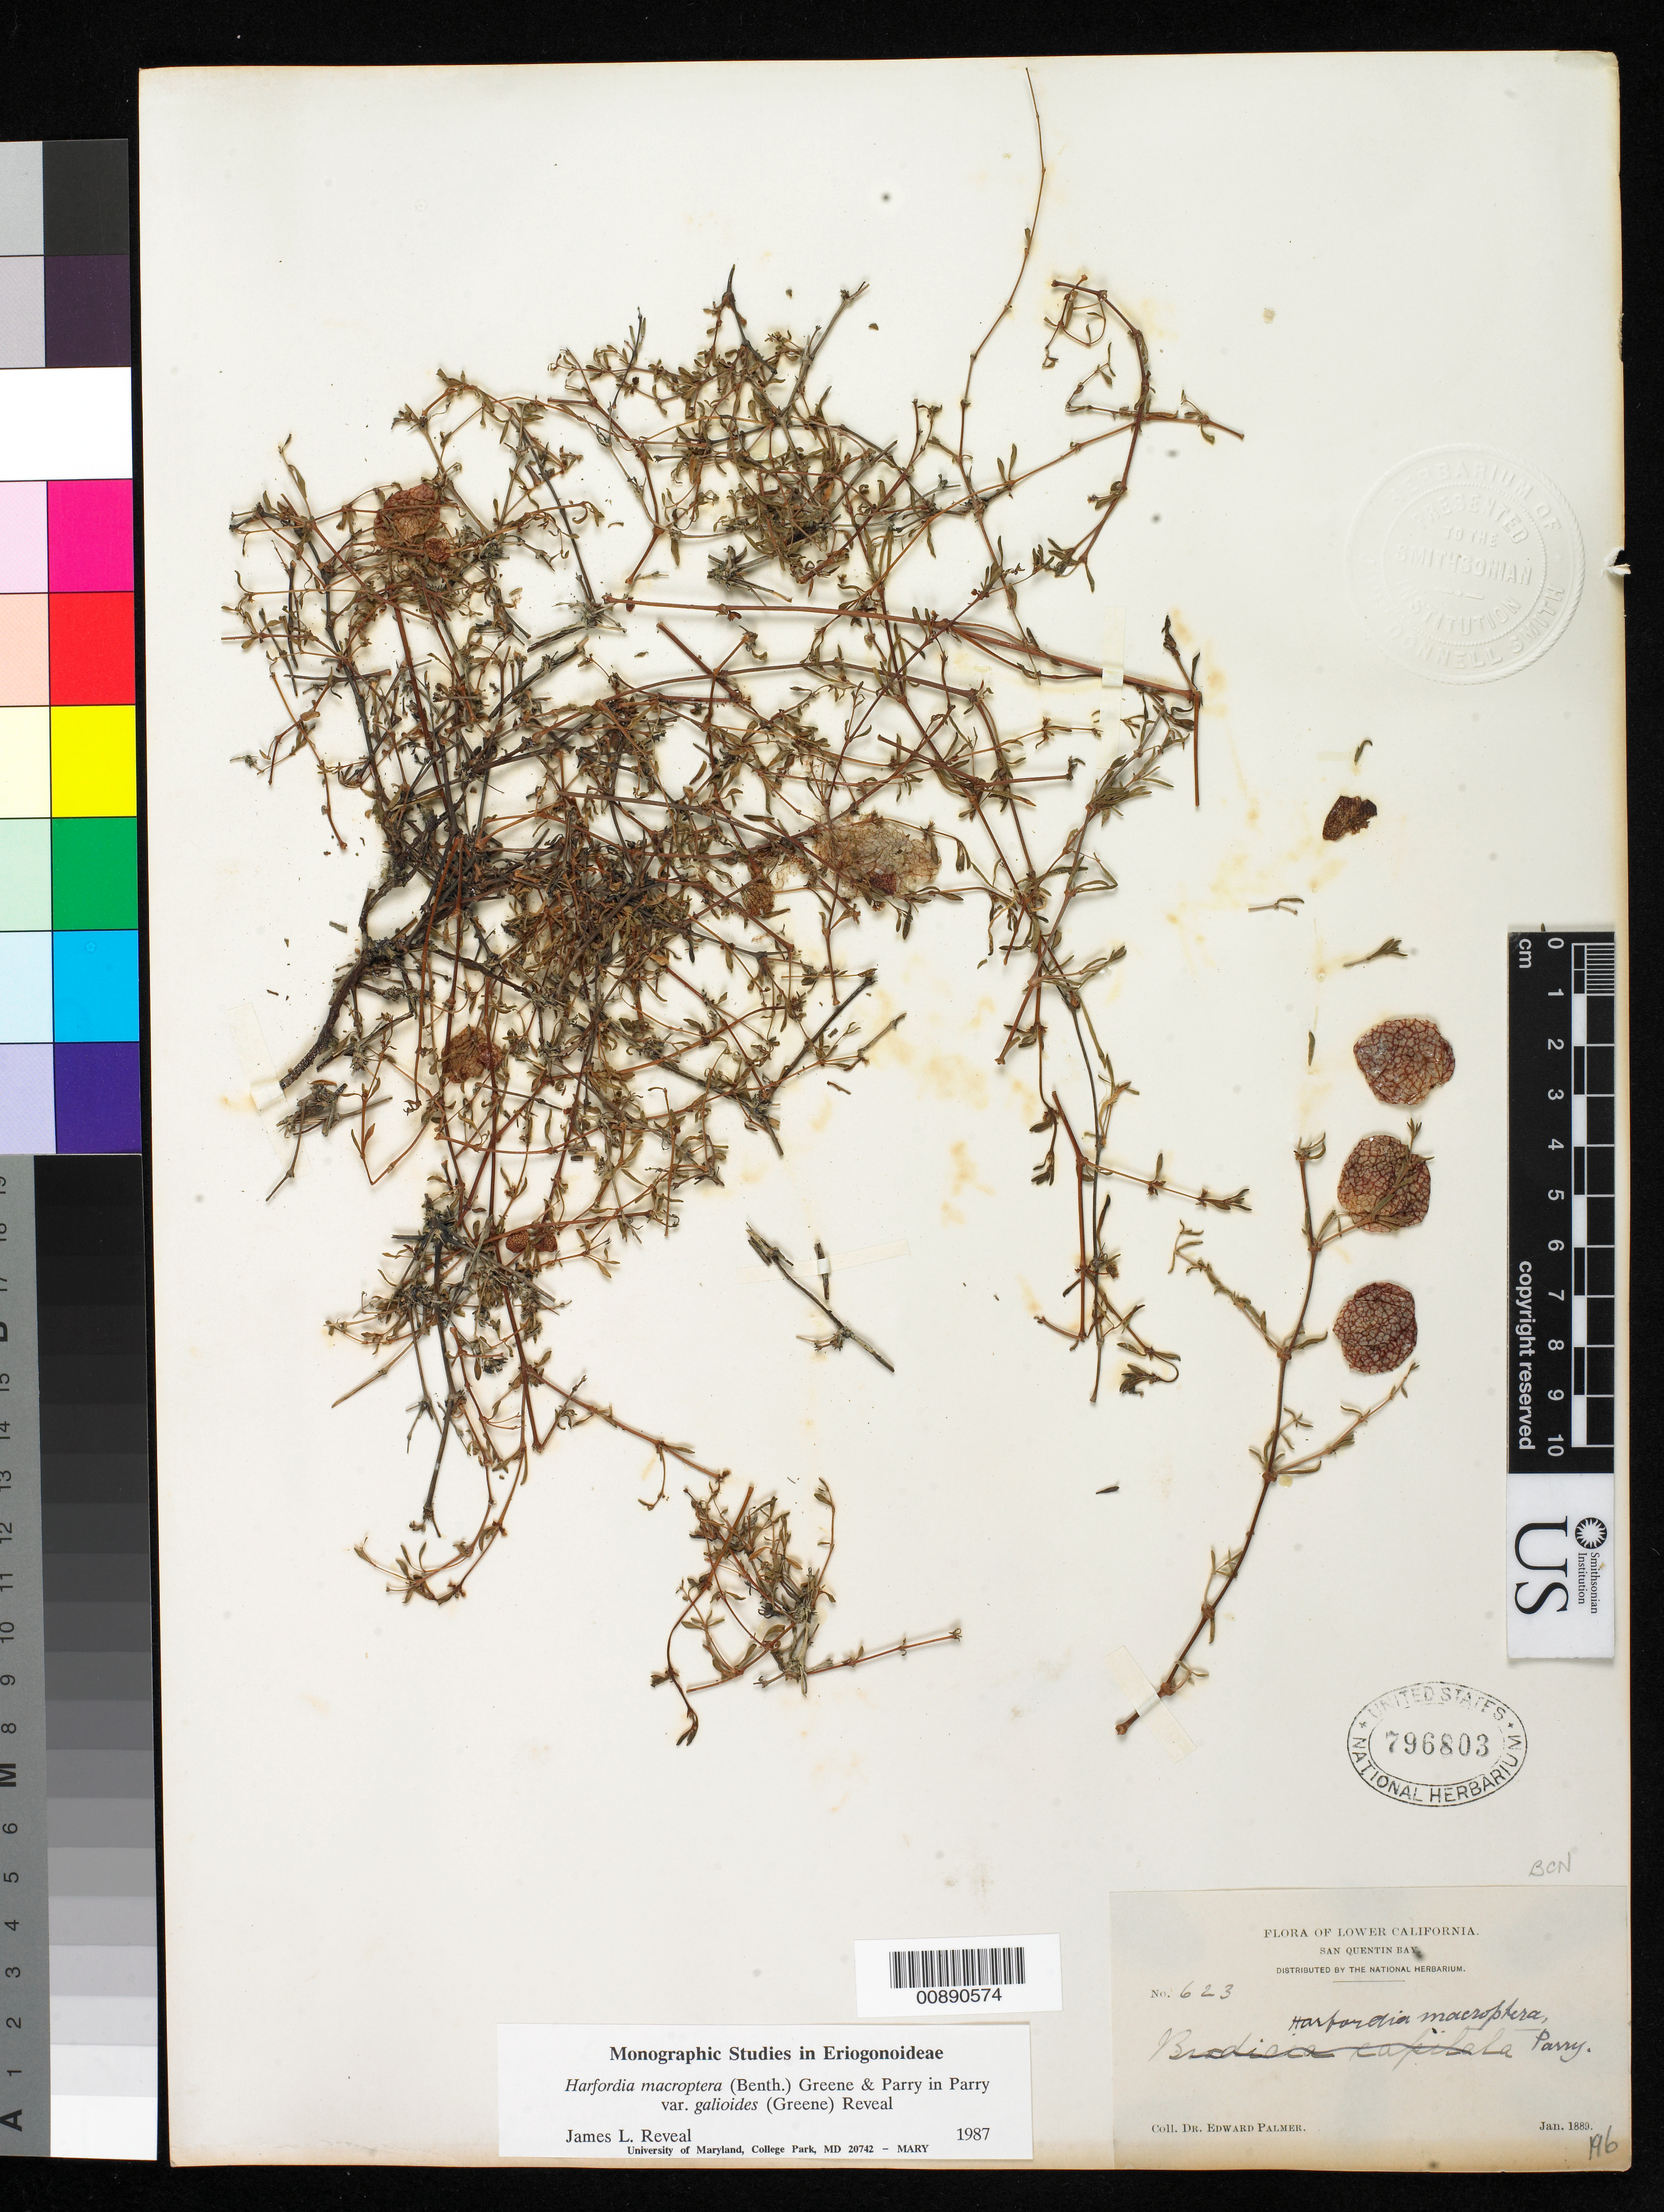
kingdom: Plantae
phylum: Tracheophyta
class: Magnoliopsida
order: Caryophyllales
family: Polygonaceae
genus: Harfordia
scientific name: Harfordia macroptera var. galioides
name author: (Greene) Reveal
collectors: E. Palmer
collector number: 623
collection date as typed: Jan 1889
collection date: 1889-01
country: Mexico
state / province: Baja California Norte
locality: San Quentin Bay, Baja California.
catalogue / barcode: US 796803